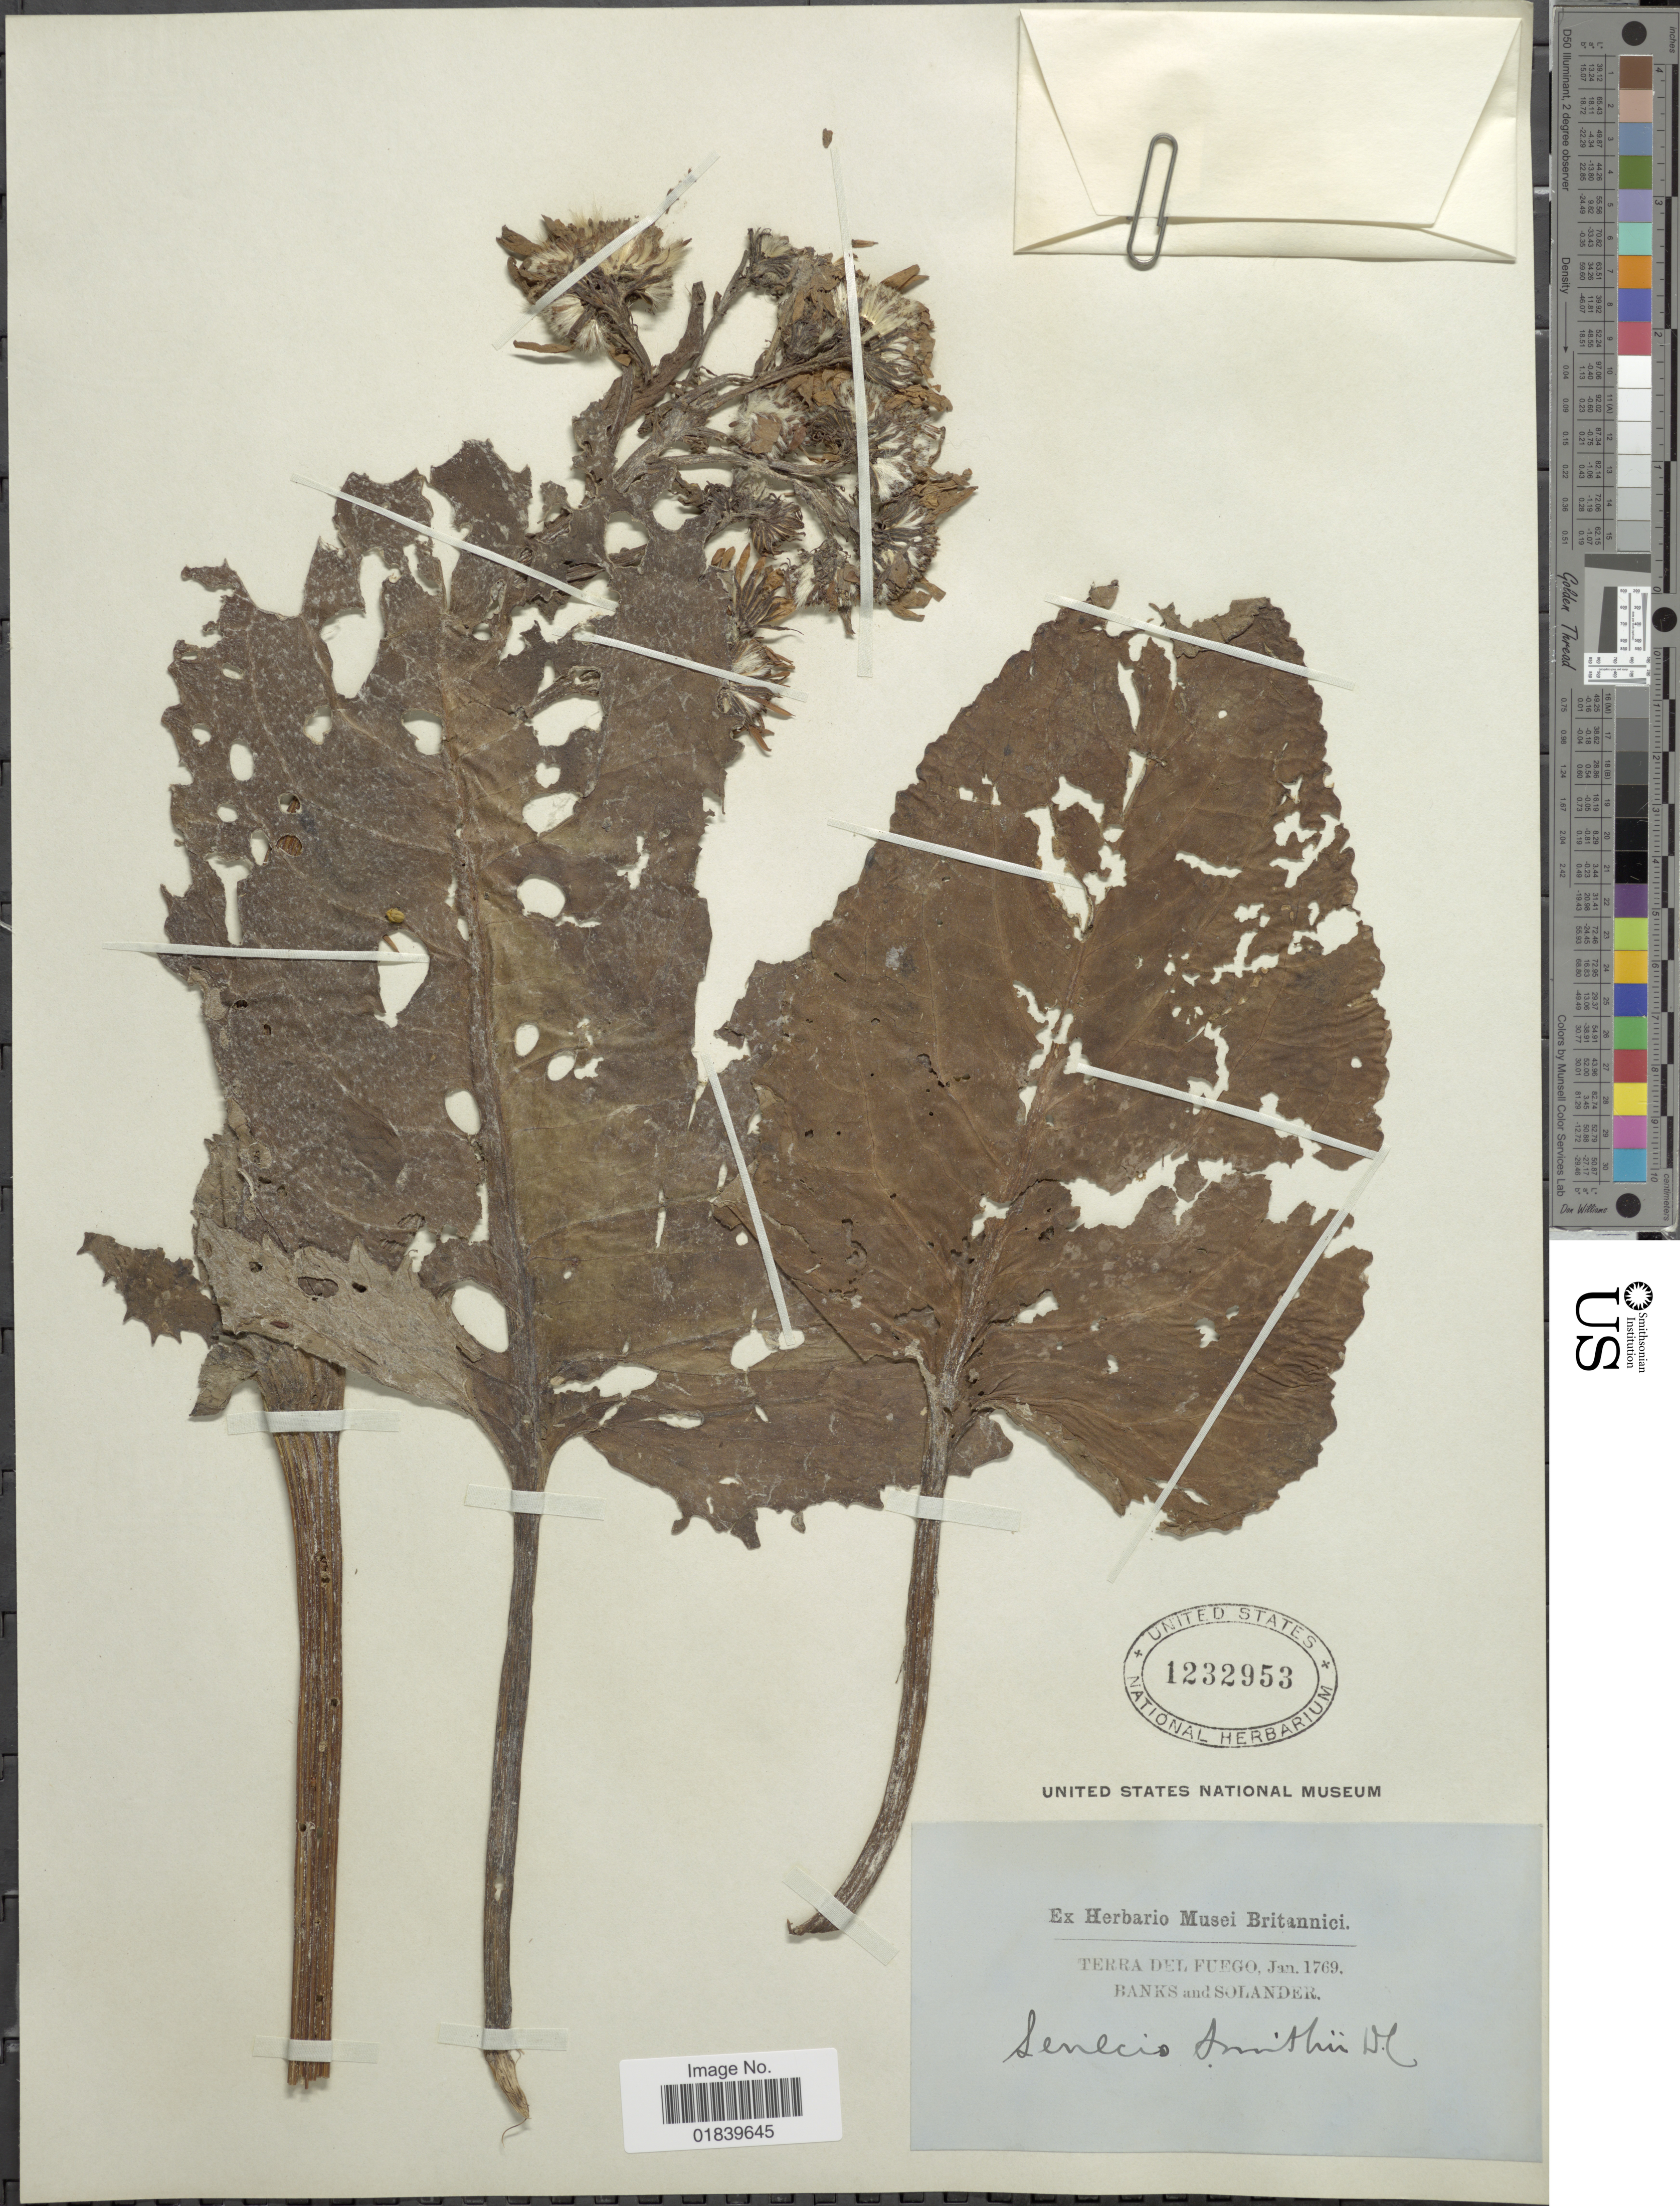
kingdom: Plantae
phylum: Tracheophyta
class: Magnoliopsida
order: Asterales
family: Asteraceae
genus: Senecio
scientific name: Senecio smithii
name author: DC.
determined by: Salomon, Luciana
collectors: J. Banks & D. C. Solander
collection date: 1769-01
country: Argentina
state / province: Tierra del Fuego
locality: Tierra del Fuego.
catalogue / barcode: US 1232953